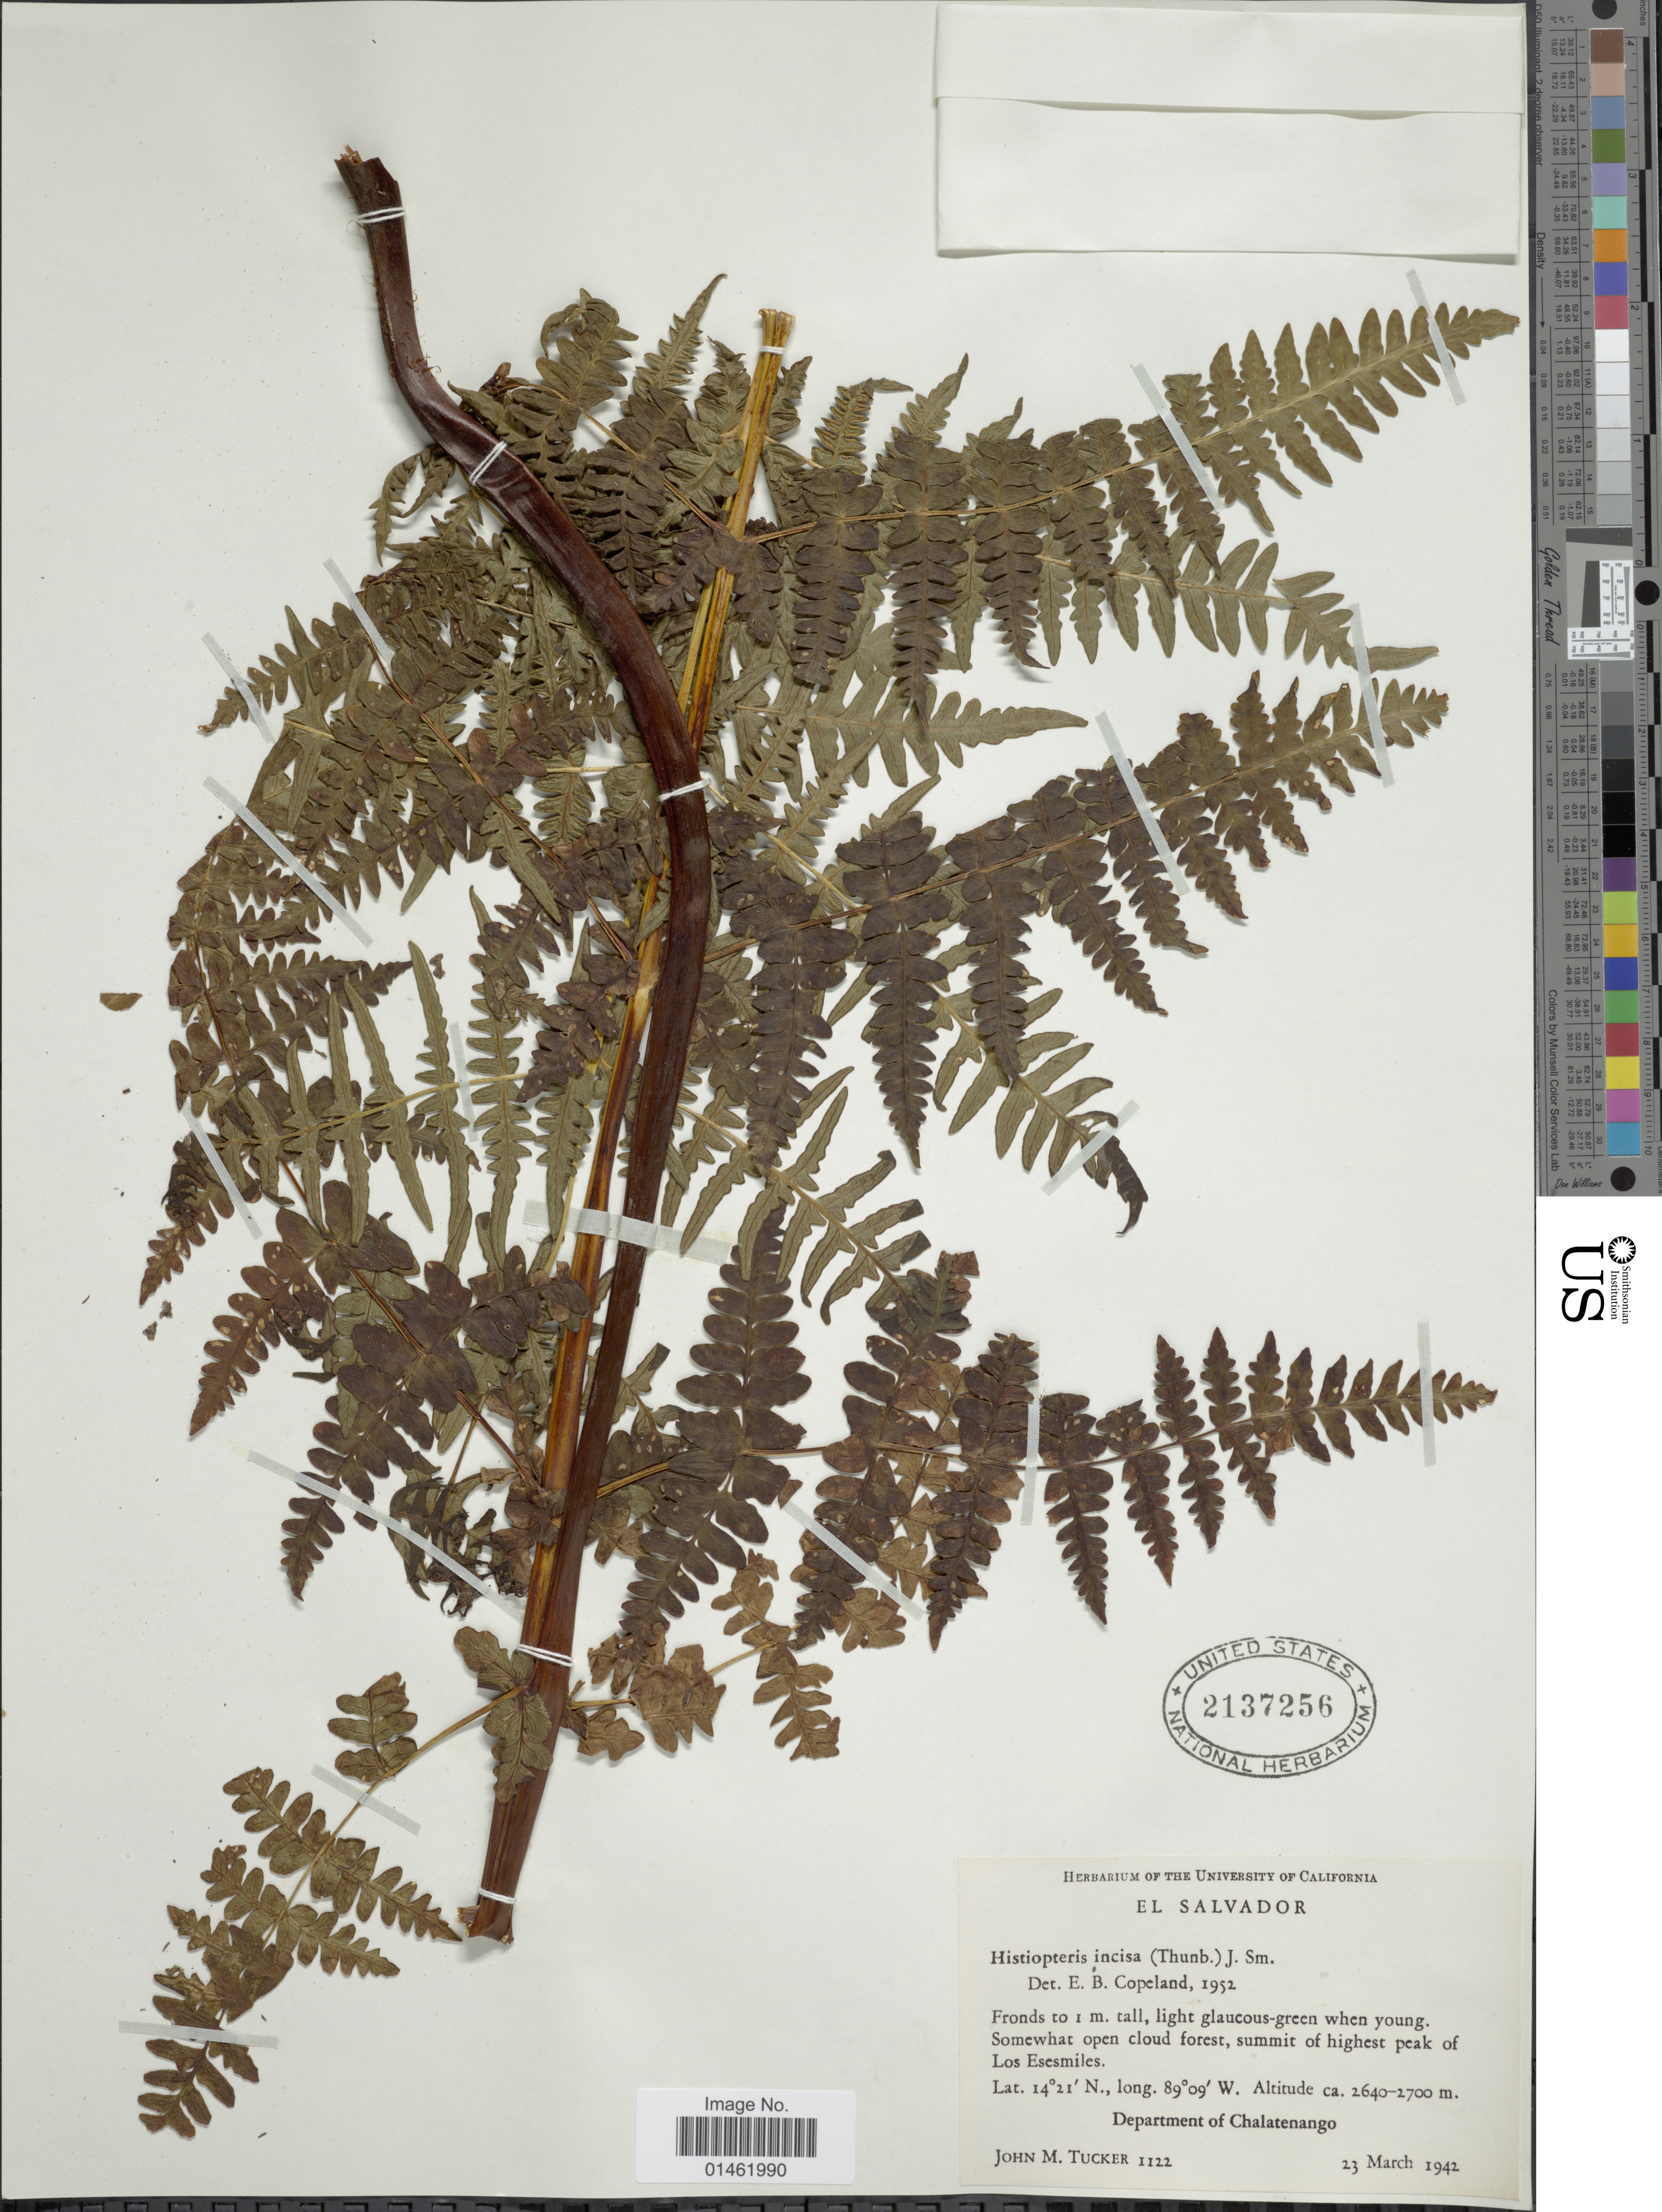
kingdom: Plantae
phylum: Tracheophyta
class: Polypodiopsida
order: Polypodiales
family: Dennstaedtiaceae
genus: Histiopteris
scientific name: Histiopteris incisa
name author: (Thunb.) J. Sm.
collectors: J. M. Tucker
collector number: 1122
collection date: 1942-03-23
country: El Salvador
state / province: Chalatenango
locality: Somewhat open cloud forest, summit of highest peak of Los Esemiles, Departamento of Chalatenango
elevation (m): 2640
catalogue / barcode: US 2137256